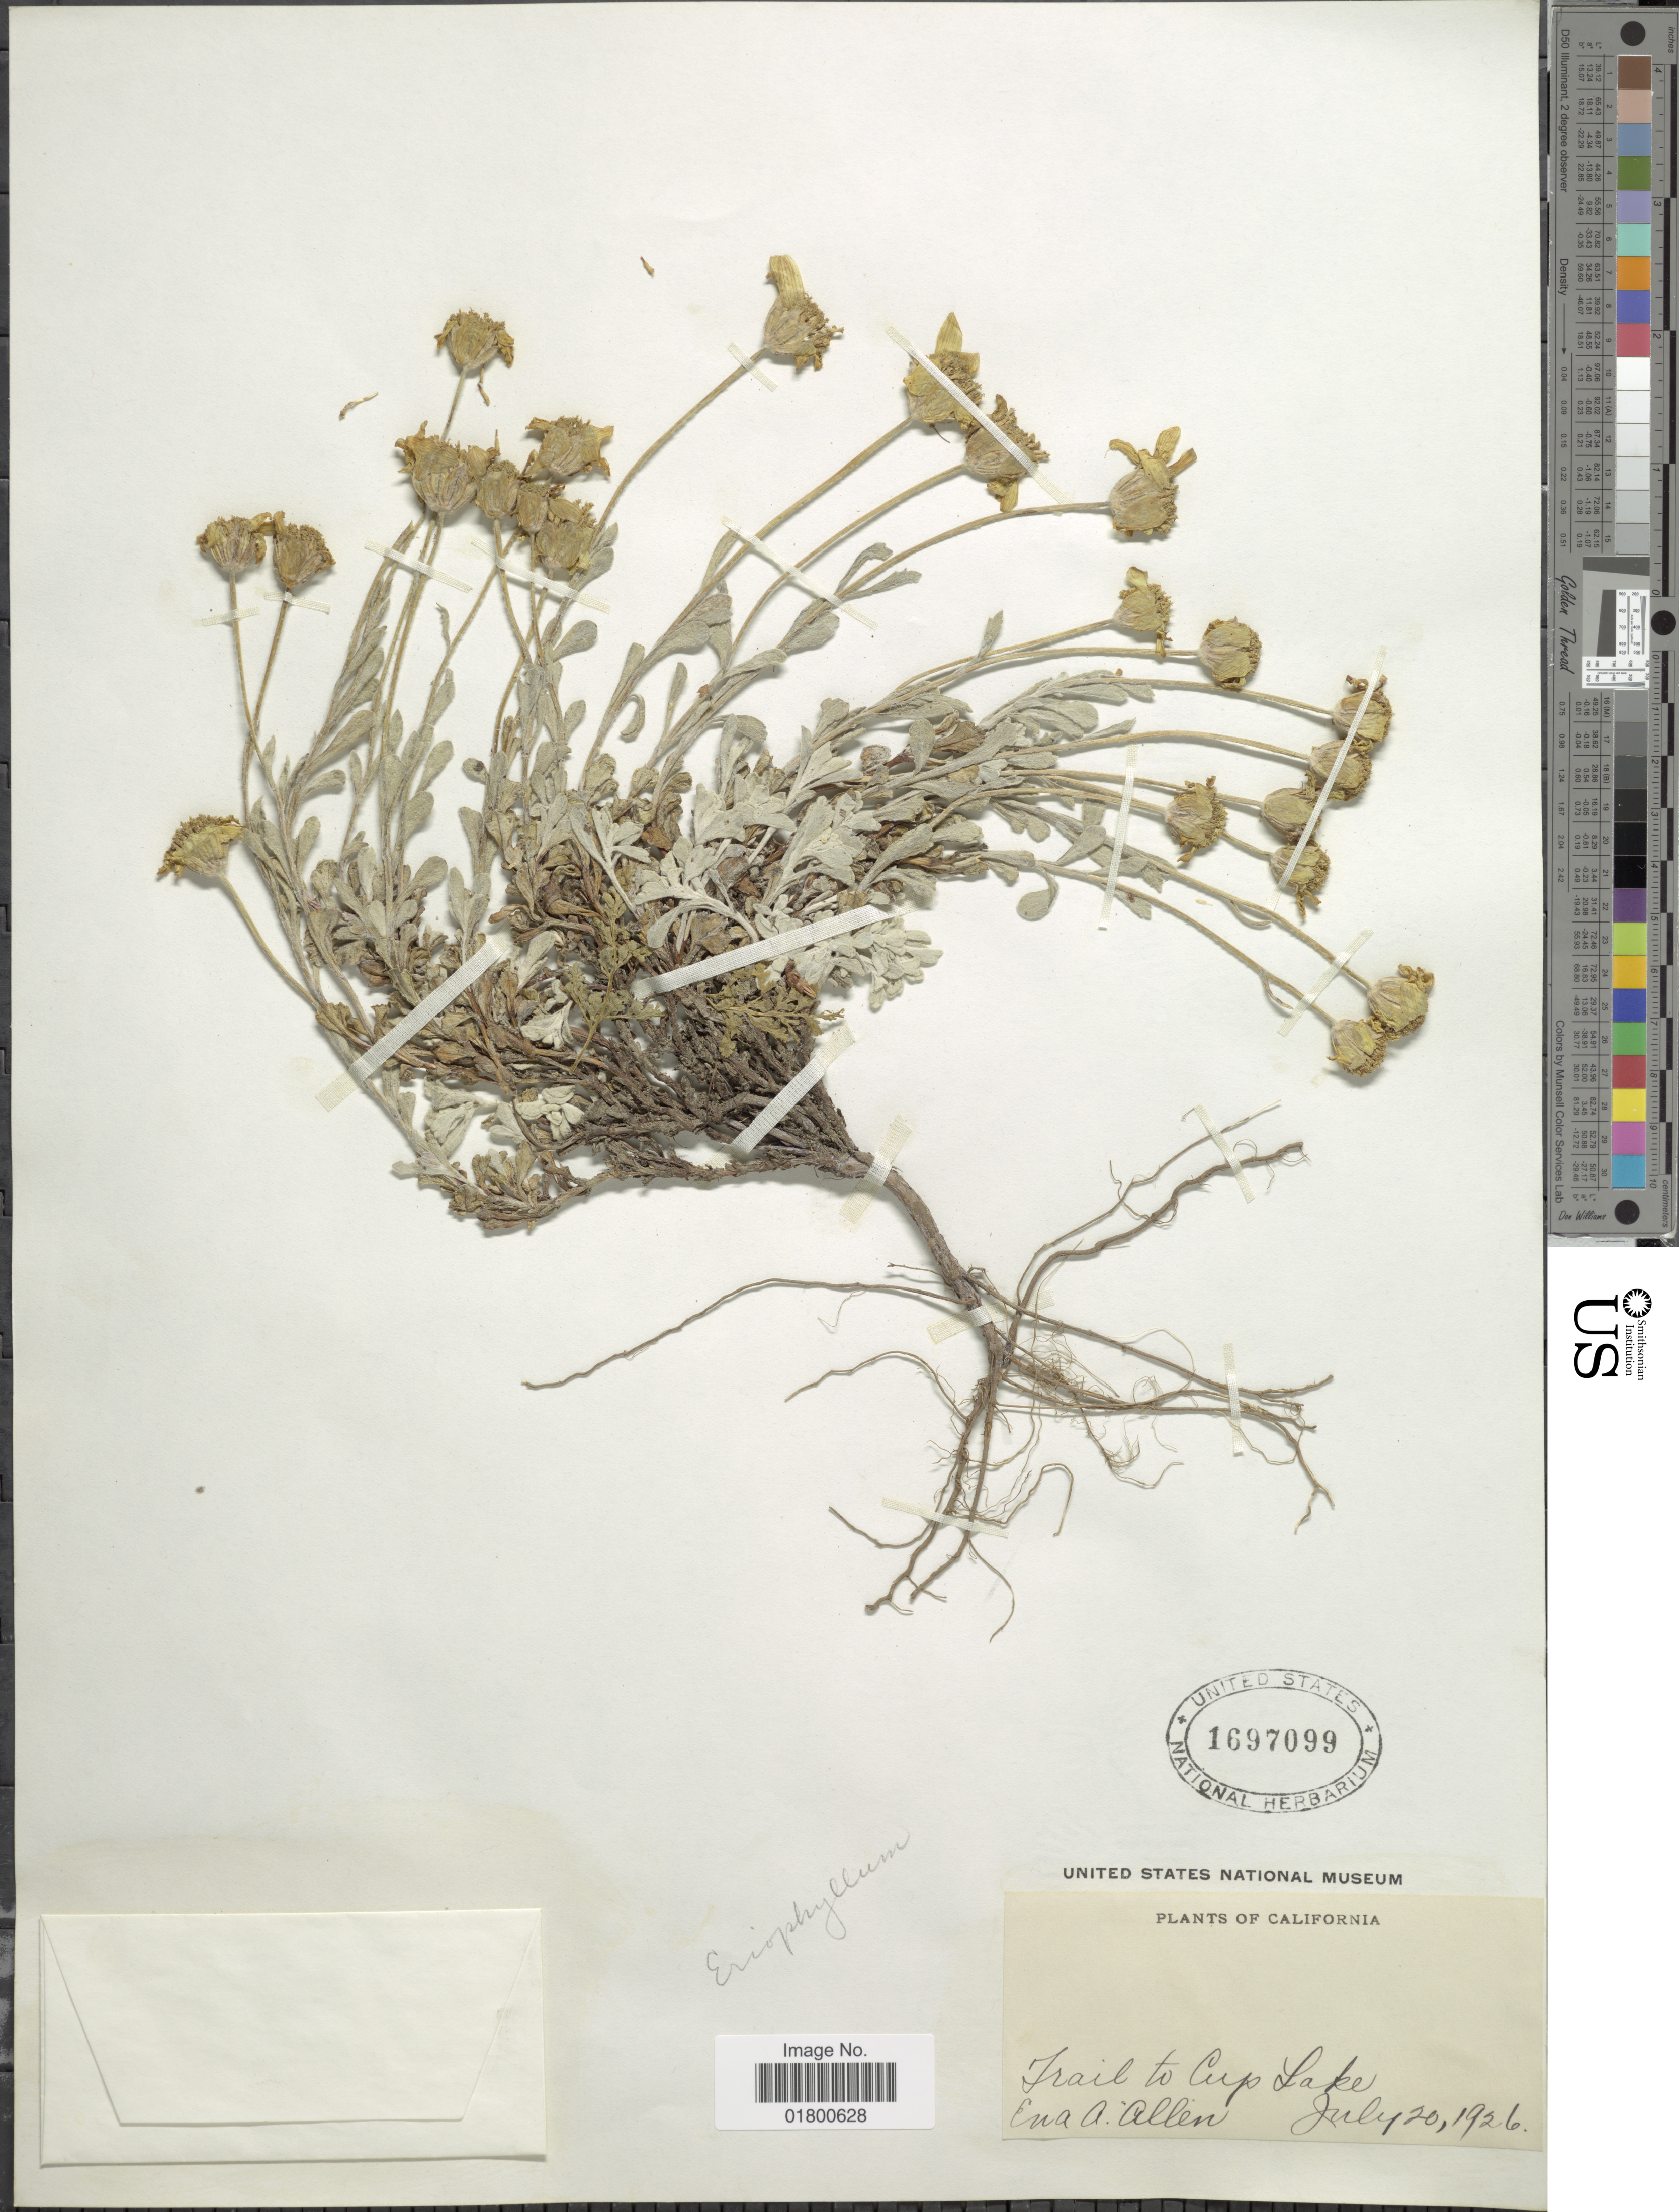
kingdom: Plantae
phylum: Tracheophyta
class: Magnoliopsida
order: Asterales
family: Asteraceae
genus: Eriophyllum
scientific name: Eriophyllum sp.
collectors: E. A. Allen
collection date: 1926-07-20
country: United States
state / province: California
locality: Trail to Cup Lake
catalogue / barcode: US 1697099